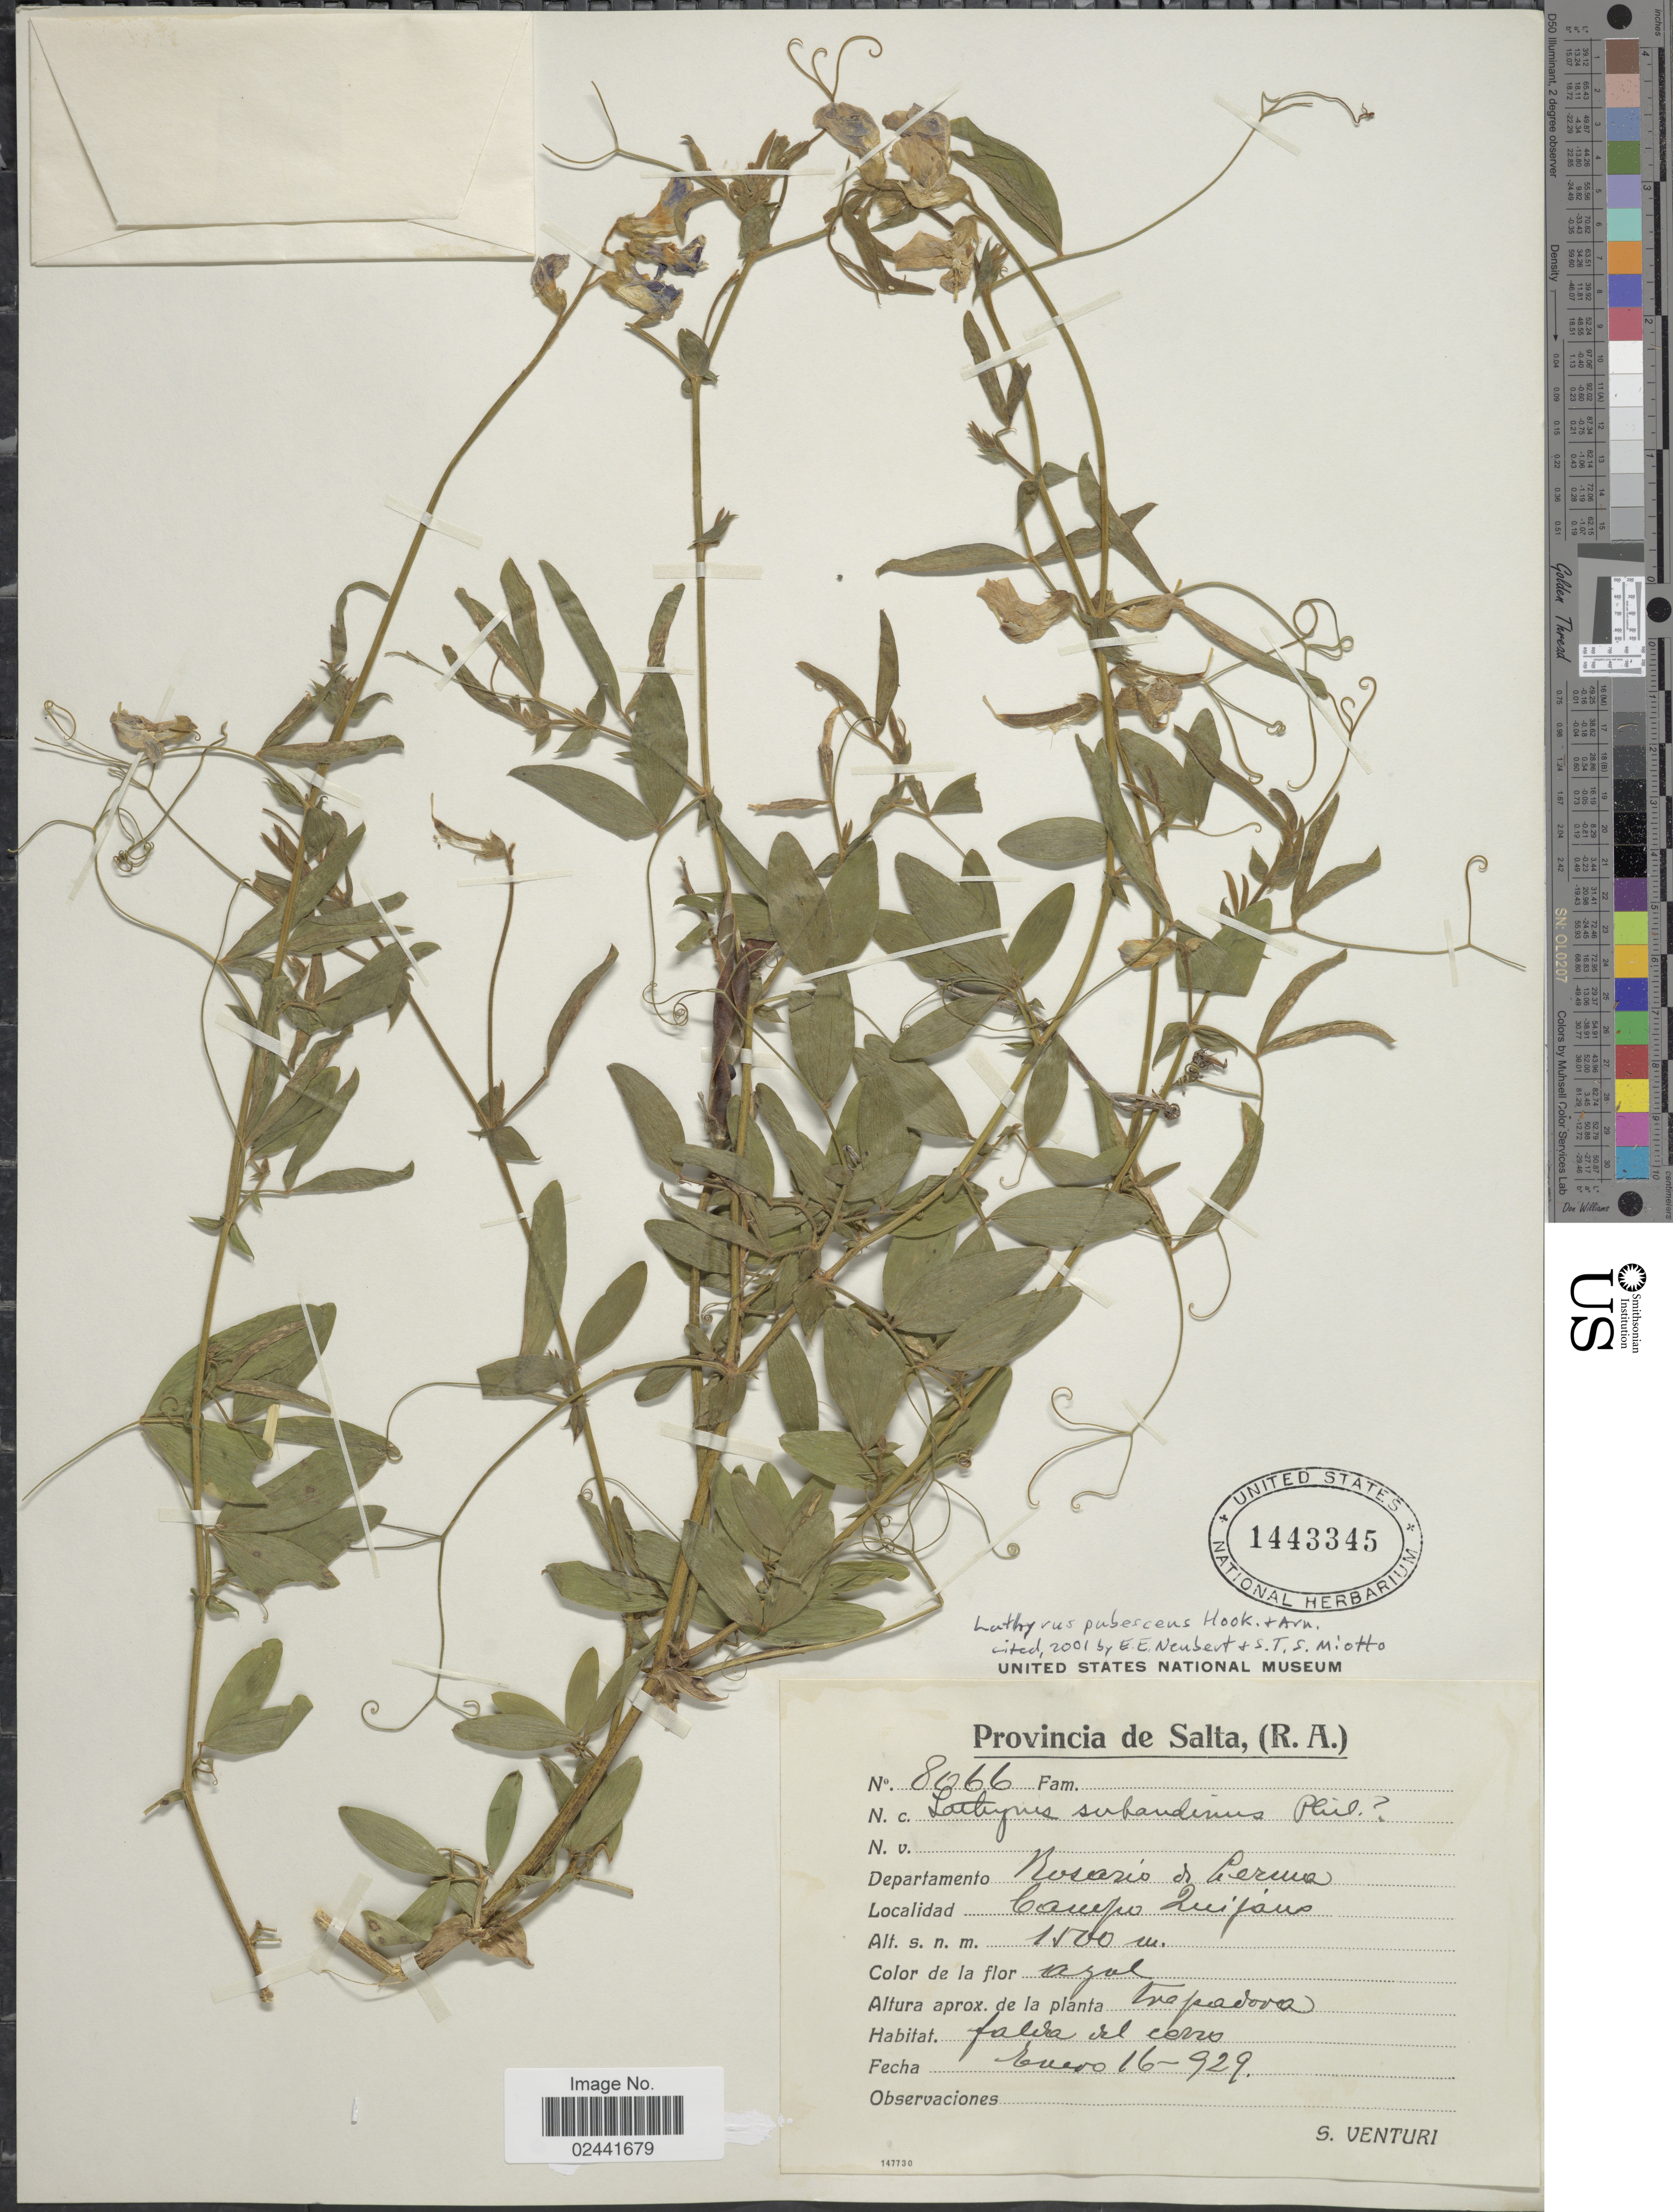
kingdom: Plantae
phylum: Tracheophyta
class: Magnoliopsida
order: Fabales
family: Fabaceae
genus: Lathyrus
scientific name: Lathyrus pubescens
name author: Hook. & Arn.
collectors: S. Venturi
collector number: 8066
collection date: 1929-01-16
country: Argentina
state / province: Salta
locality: Departamento Rosario de Lerma, Campo Quijano.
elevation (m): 1500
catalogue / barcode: US 1443345